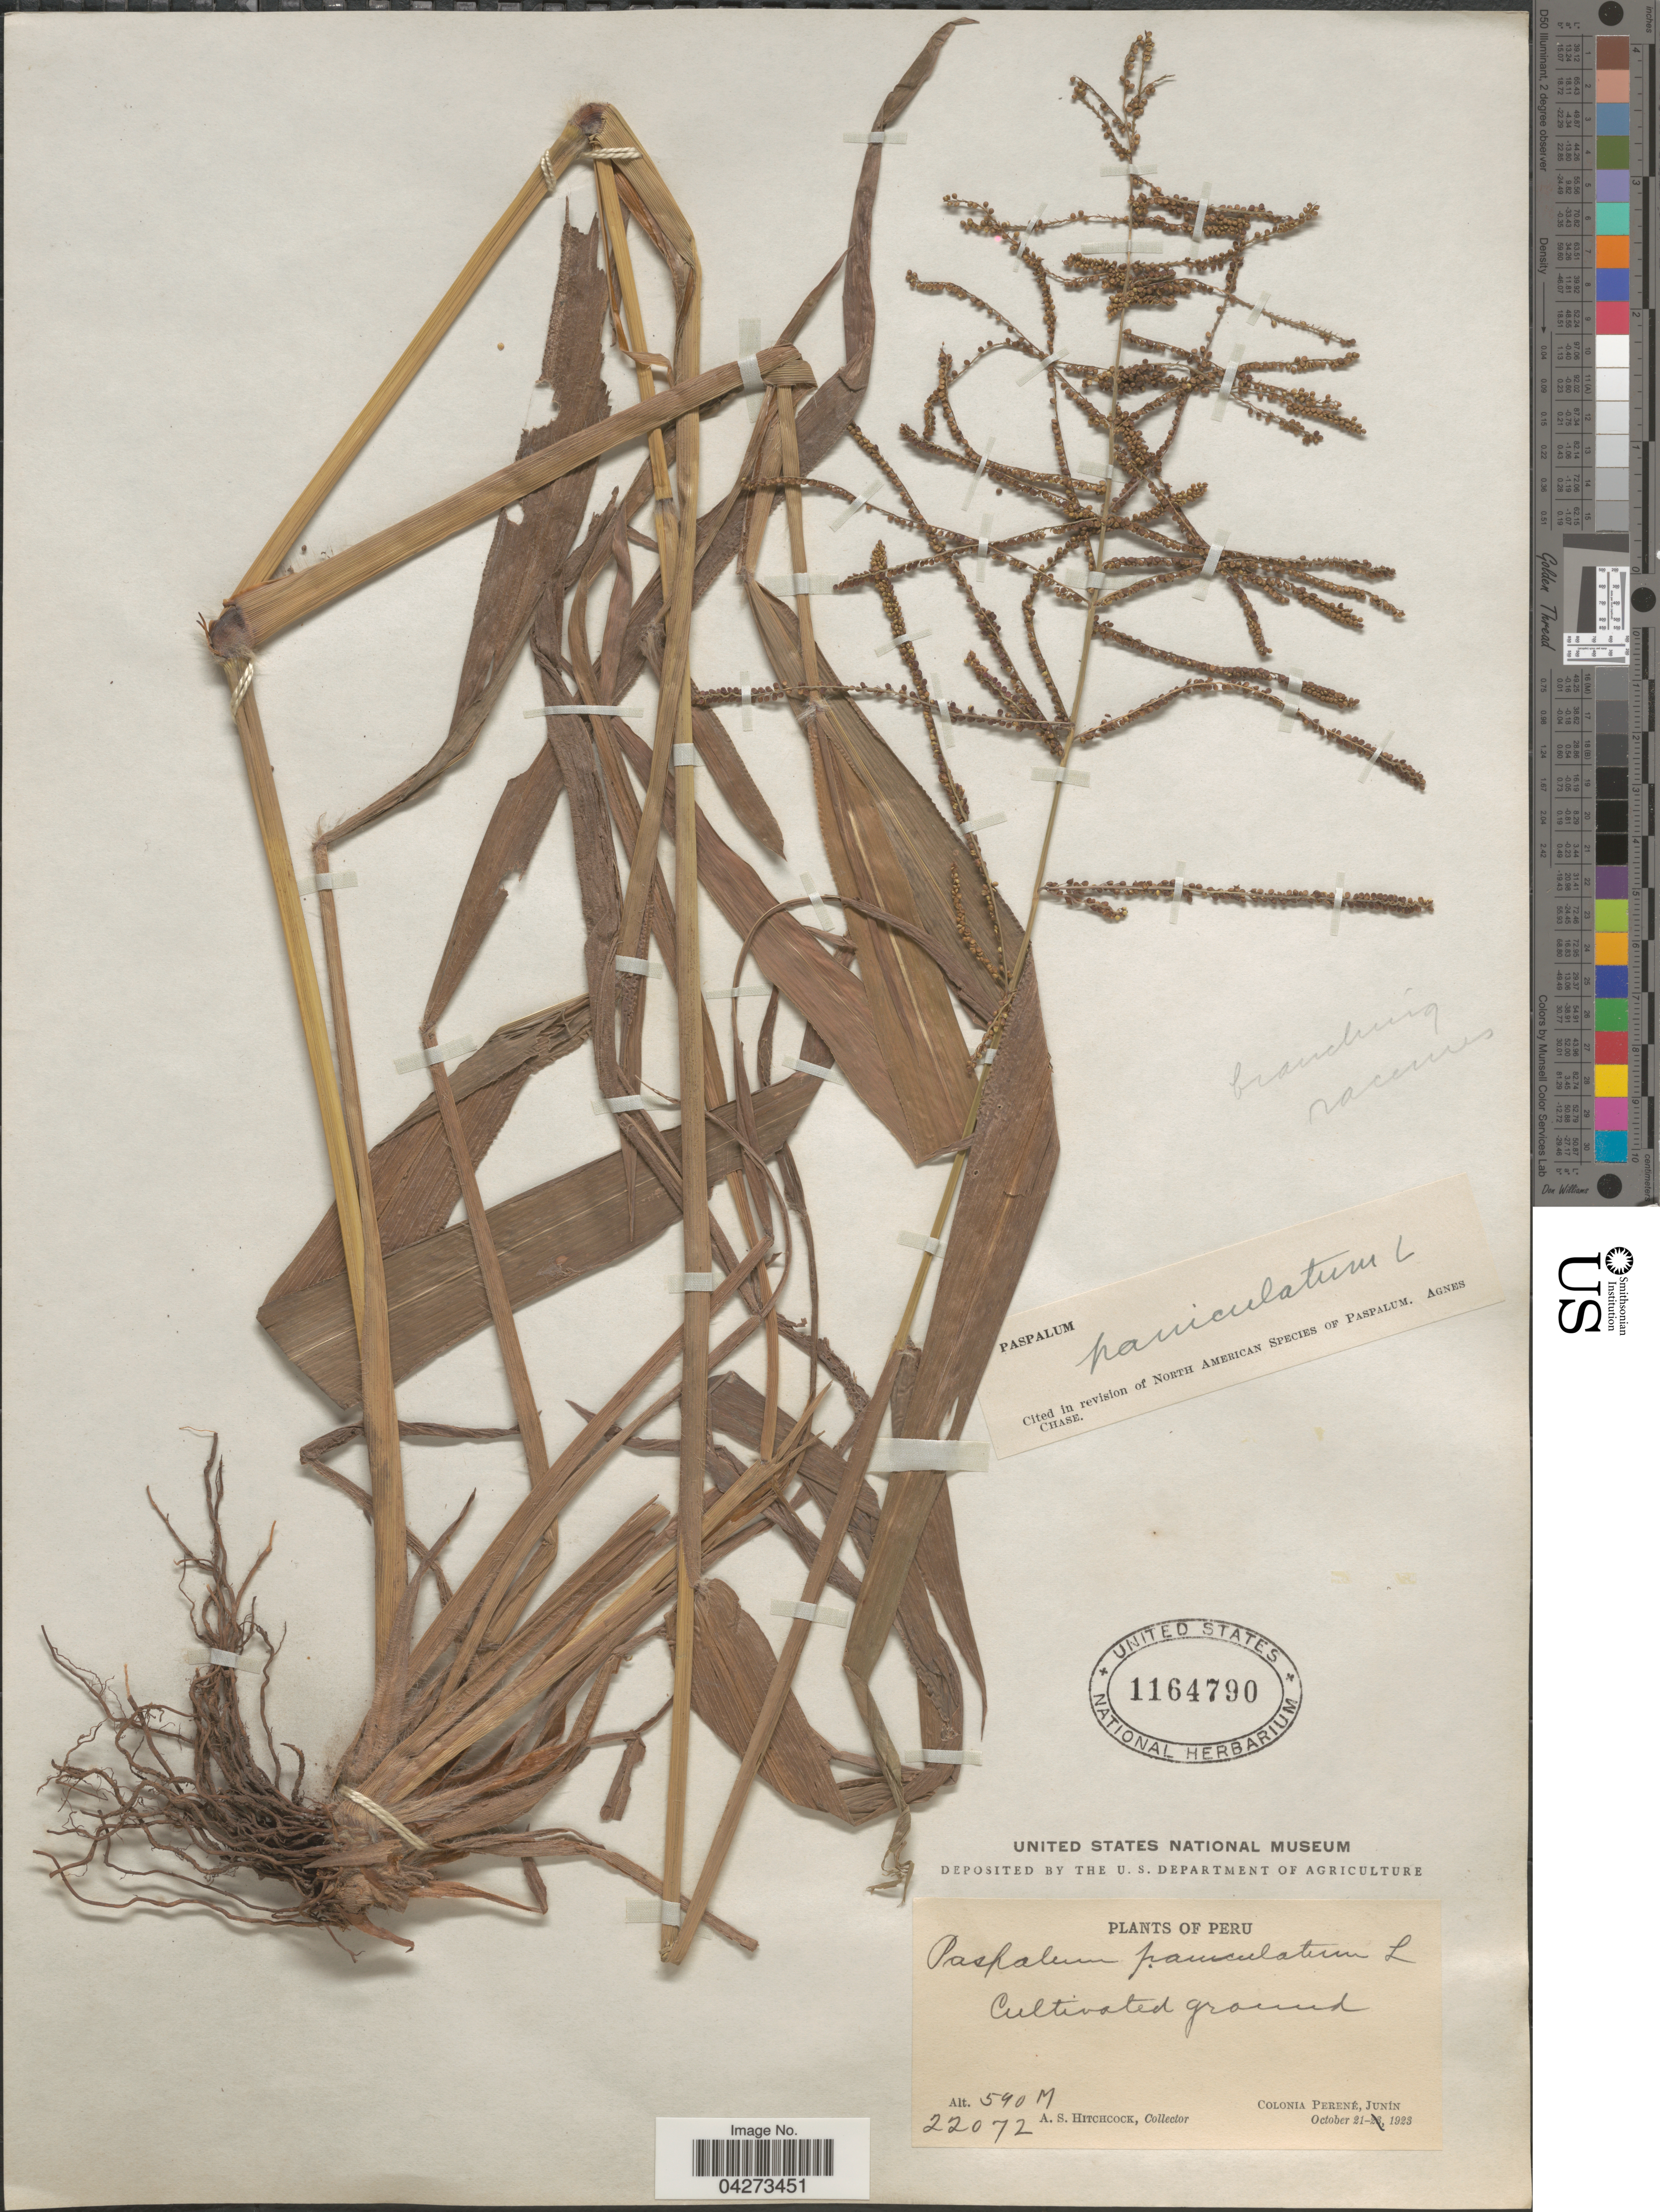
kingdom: Plantae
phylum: Tracheophyta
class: Liliopsida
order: Poales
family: Poaceae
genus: Paspalum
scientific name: Paspalum paniculatum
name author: L.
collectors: A. S. Hitchcock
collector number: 22072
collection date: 1923-10-21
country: Peru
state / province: Junín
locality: Cultivated ground. Colonia Perené.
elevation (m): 590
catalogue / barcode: US 1164790